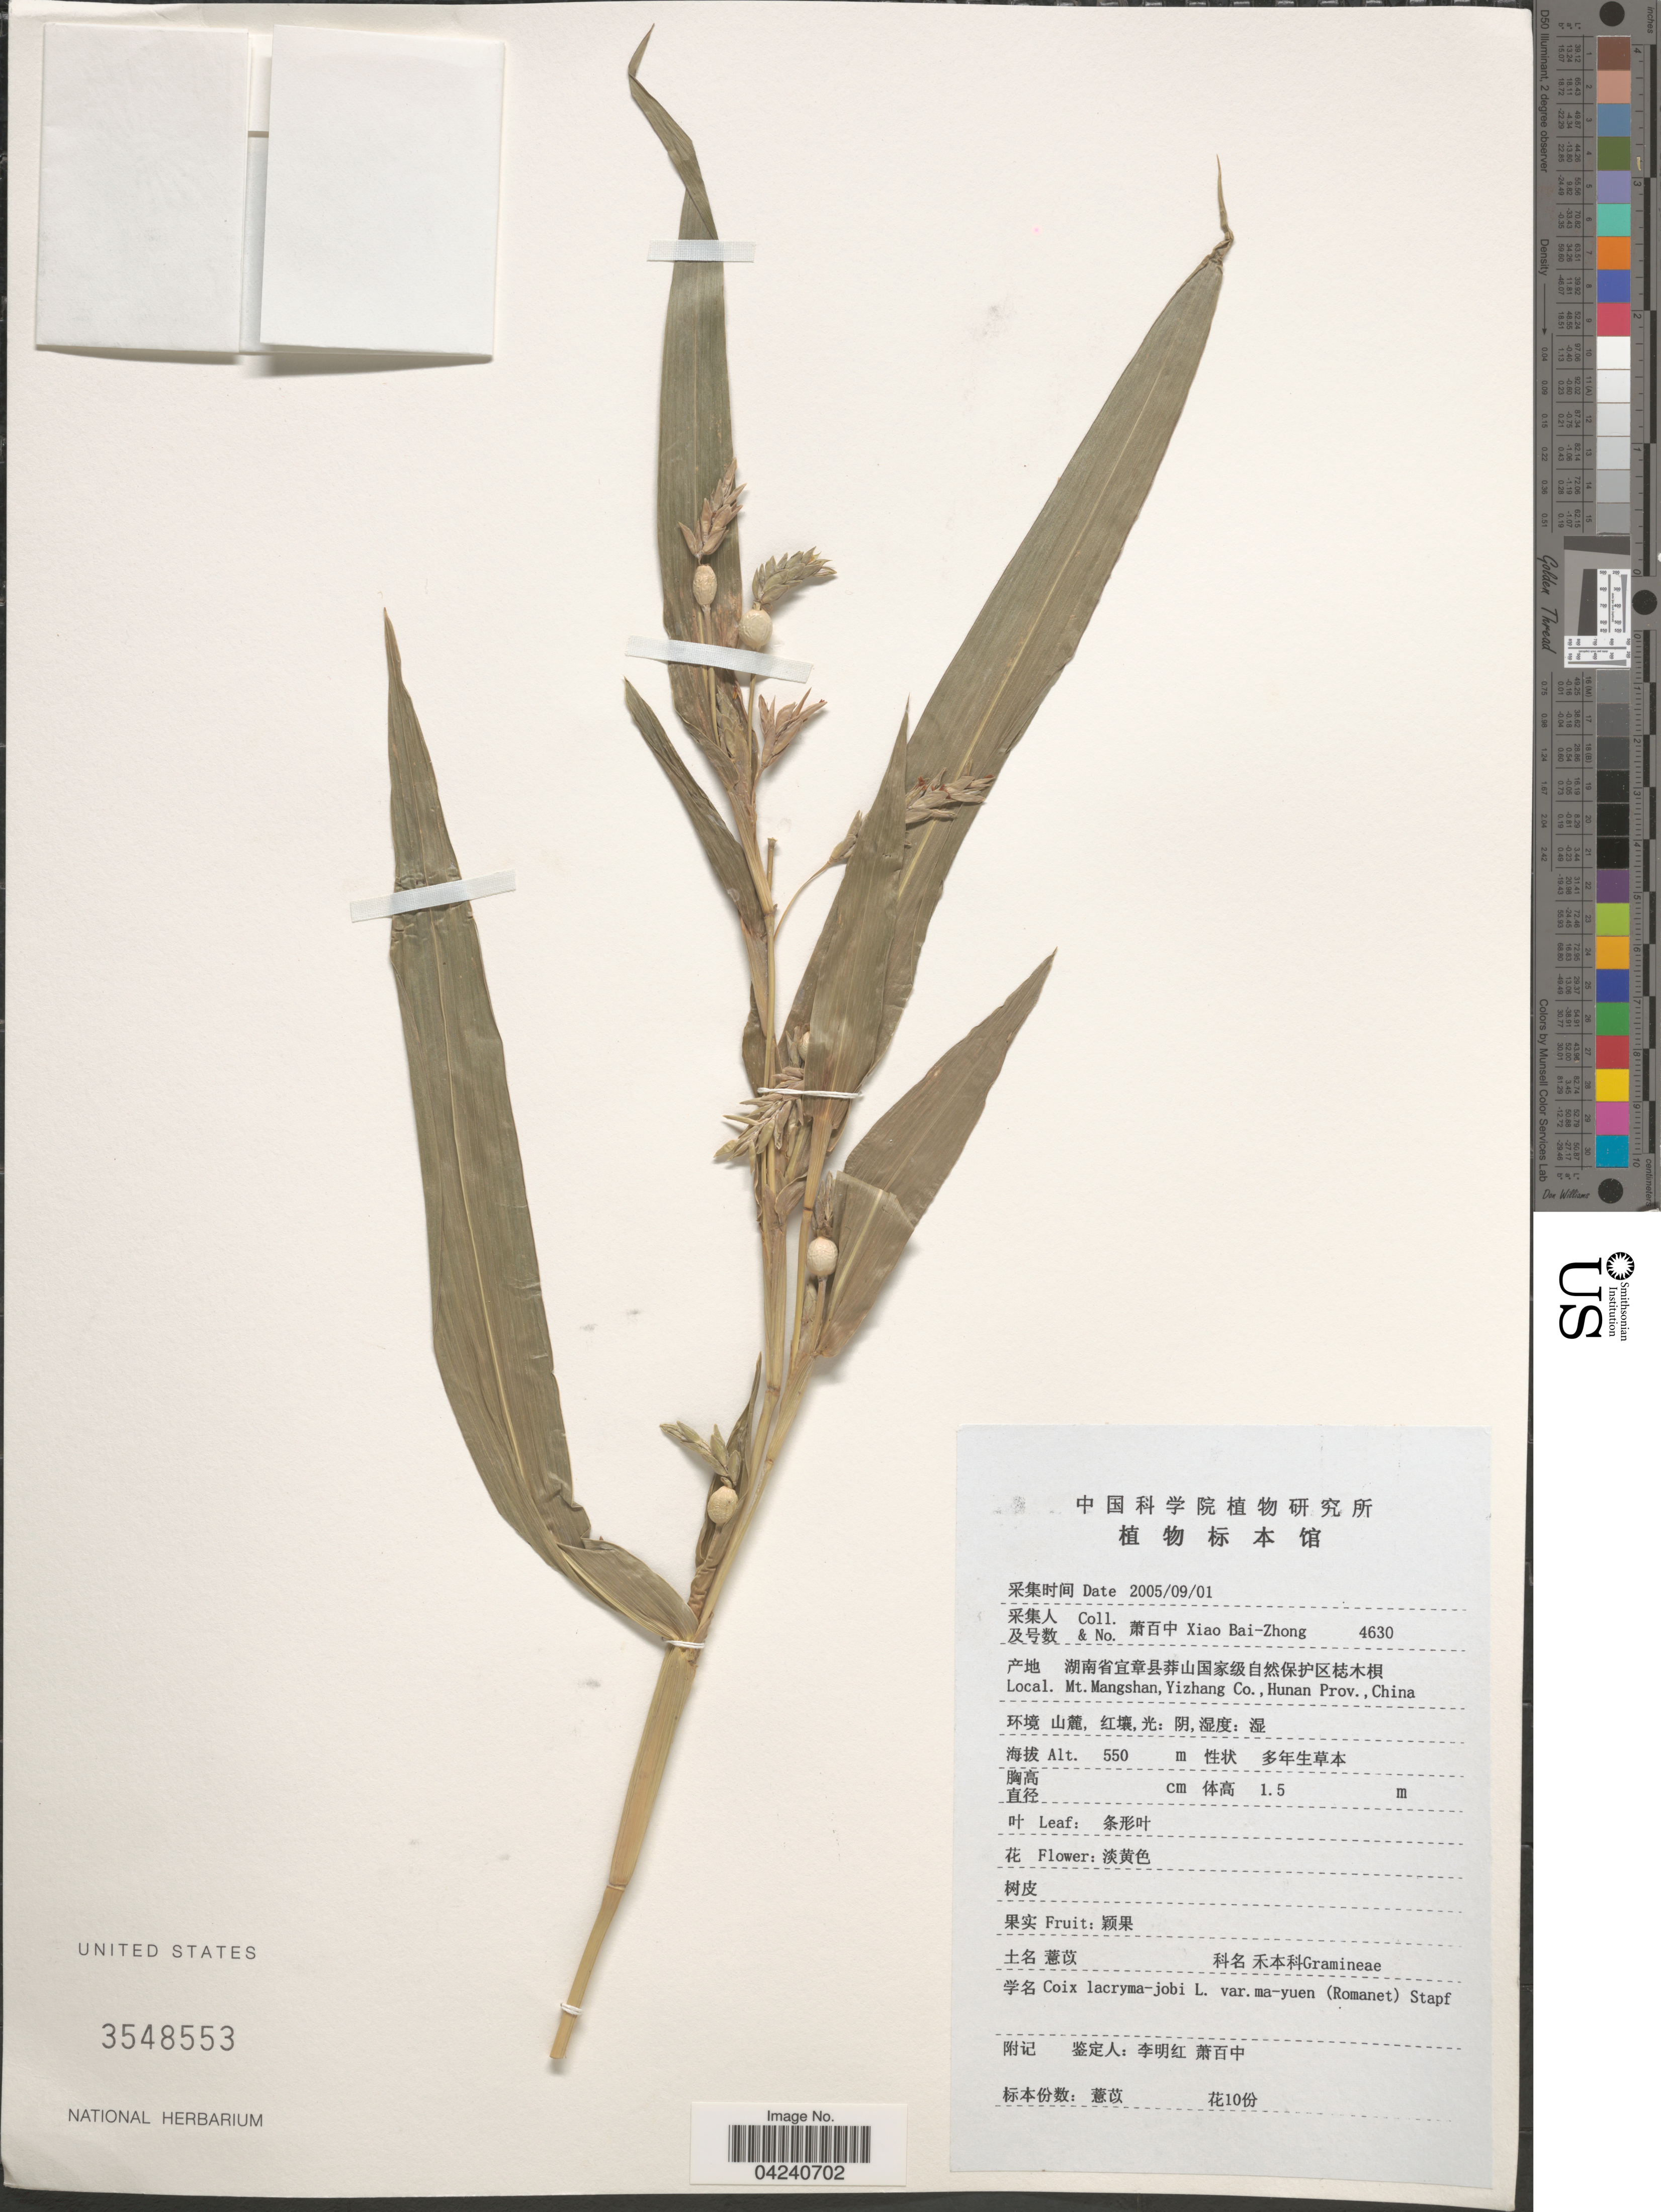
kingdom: Plantae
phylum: Tracheophyta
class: Liliopsida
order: Poales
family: Poaceae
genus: Coix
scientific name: Coix lacryma-jobi var. ma-yuen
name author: (Rom. Caill.) T. Koyama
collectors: B. Z. Xiao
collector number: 4630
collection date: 2005-09-01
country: China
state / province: Hunan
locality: Mt. Mangshan, Yizhang Co.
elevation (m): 550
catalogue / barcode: US 3548553